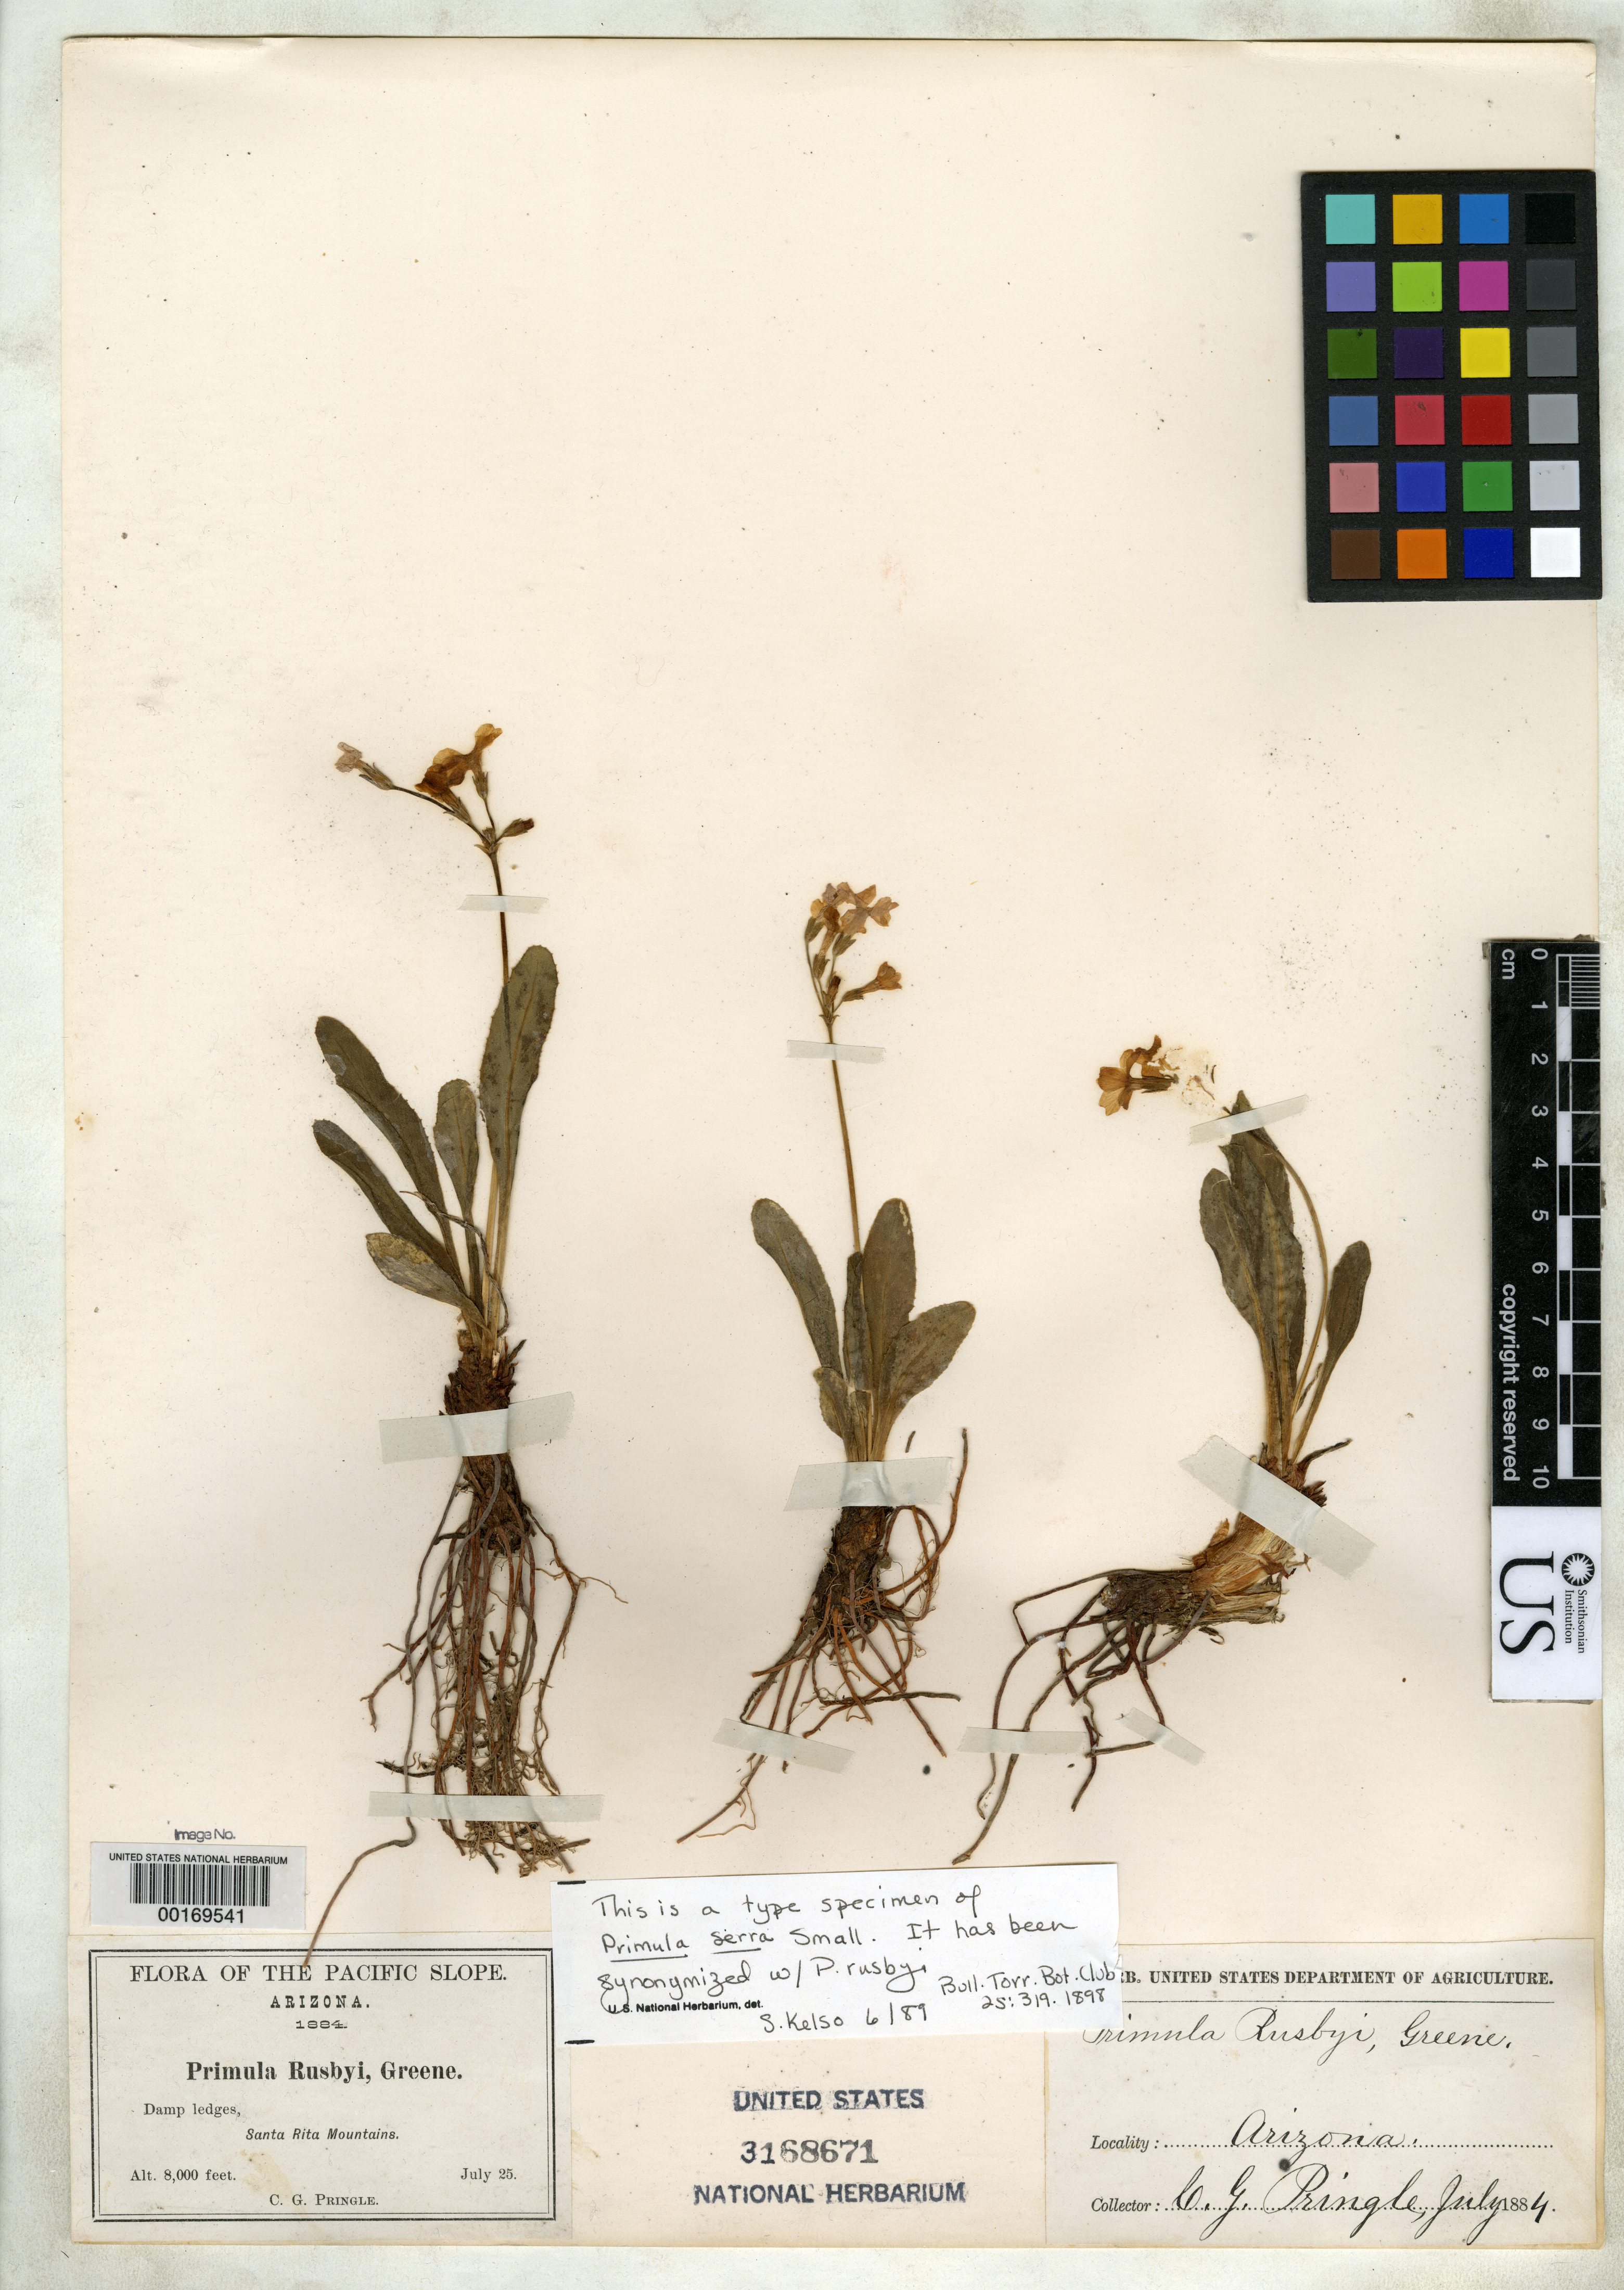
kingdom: Plantae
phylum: Tracheophyta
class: Magnoliopsida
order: Ericales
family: Primulaceae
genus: Primula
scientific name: Primula serra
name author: Small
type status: Isotype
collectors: C. G. Pringle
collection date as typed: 25 Jul 1884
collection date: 1884-07-25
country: United States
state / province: Arizona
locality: Santa Rita Mountains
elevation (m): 2438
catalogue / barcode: US 3168671